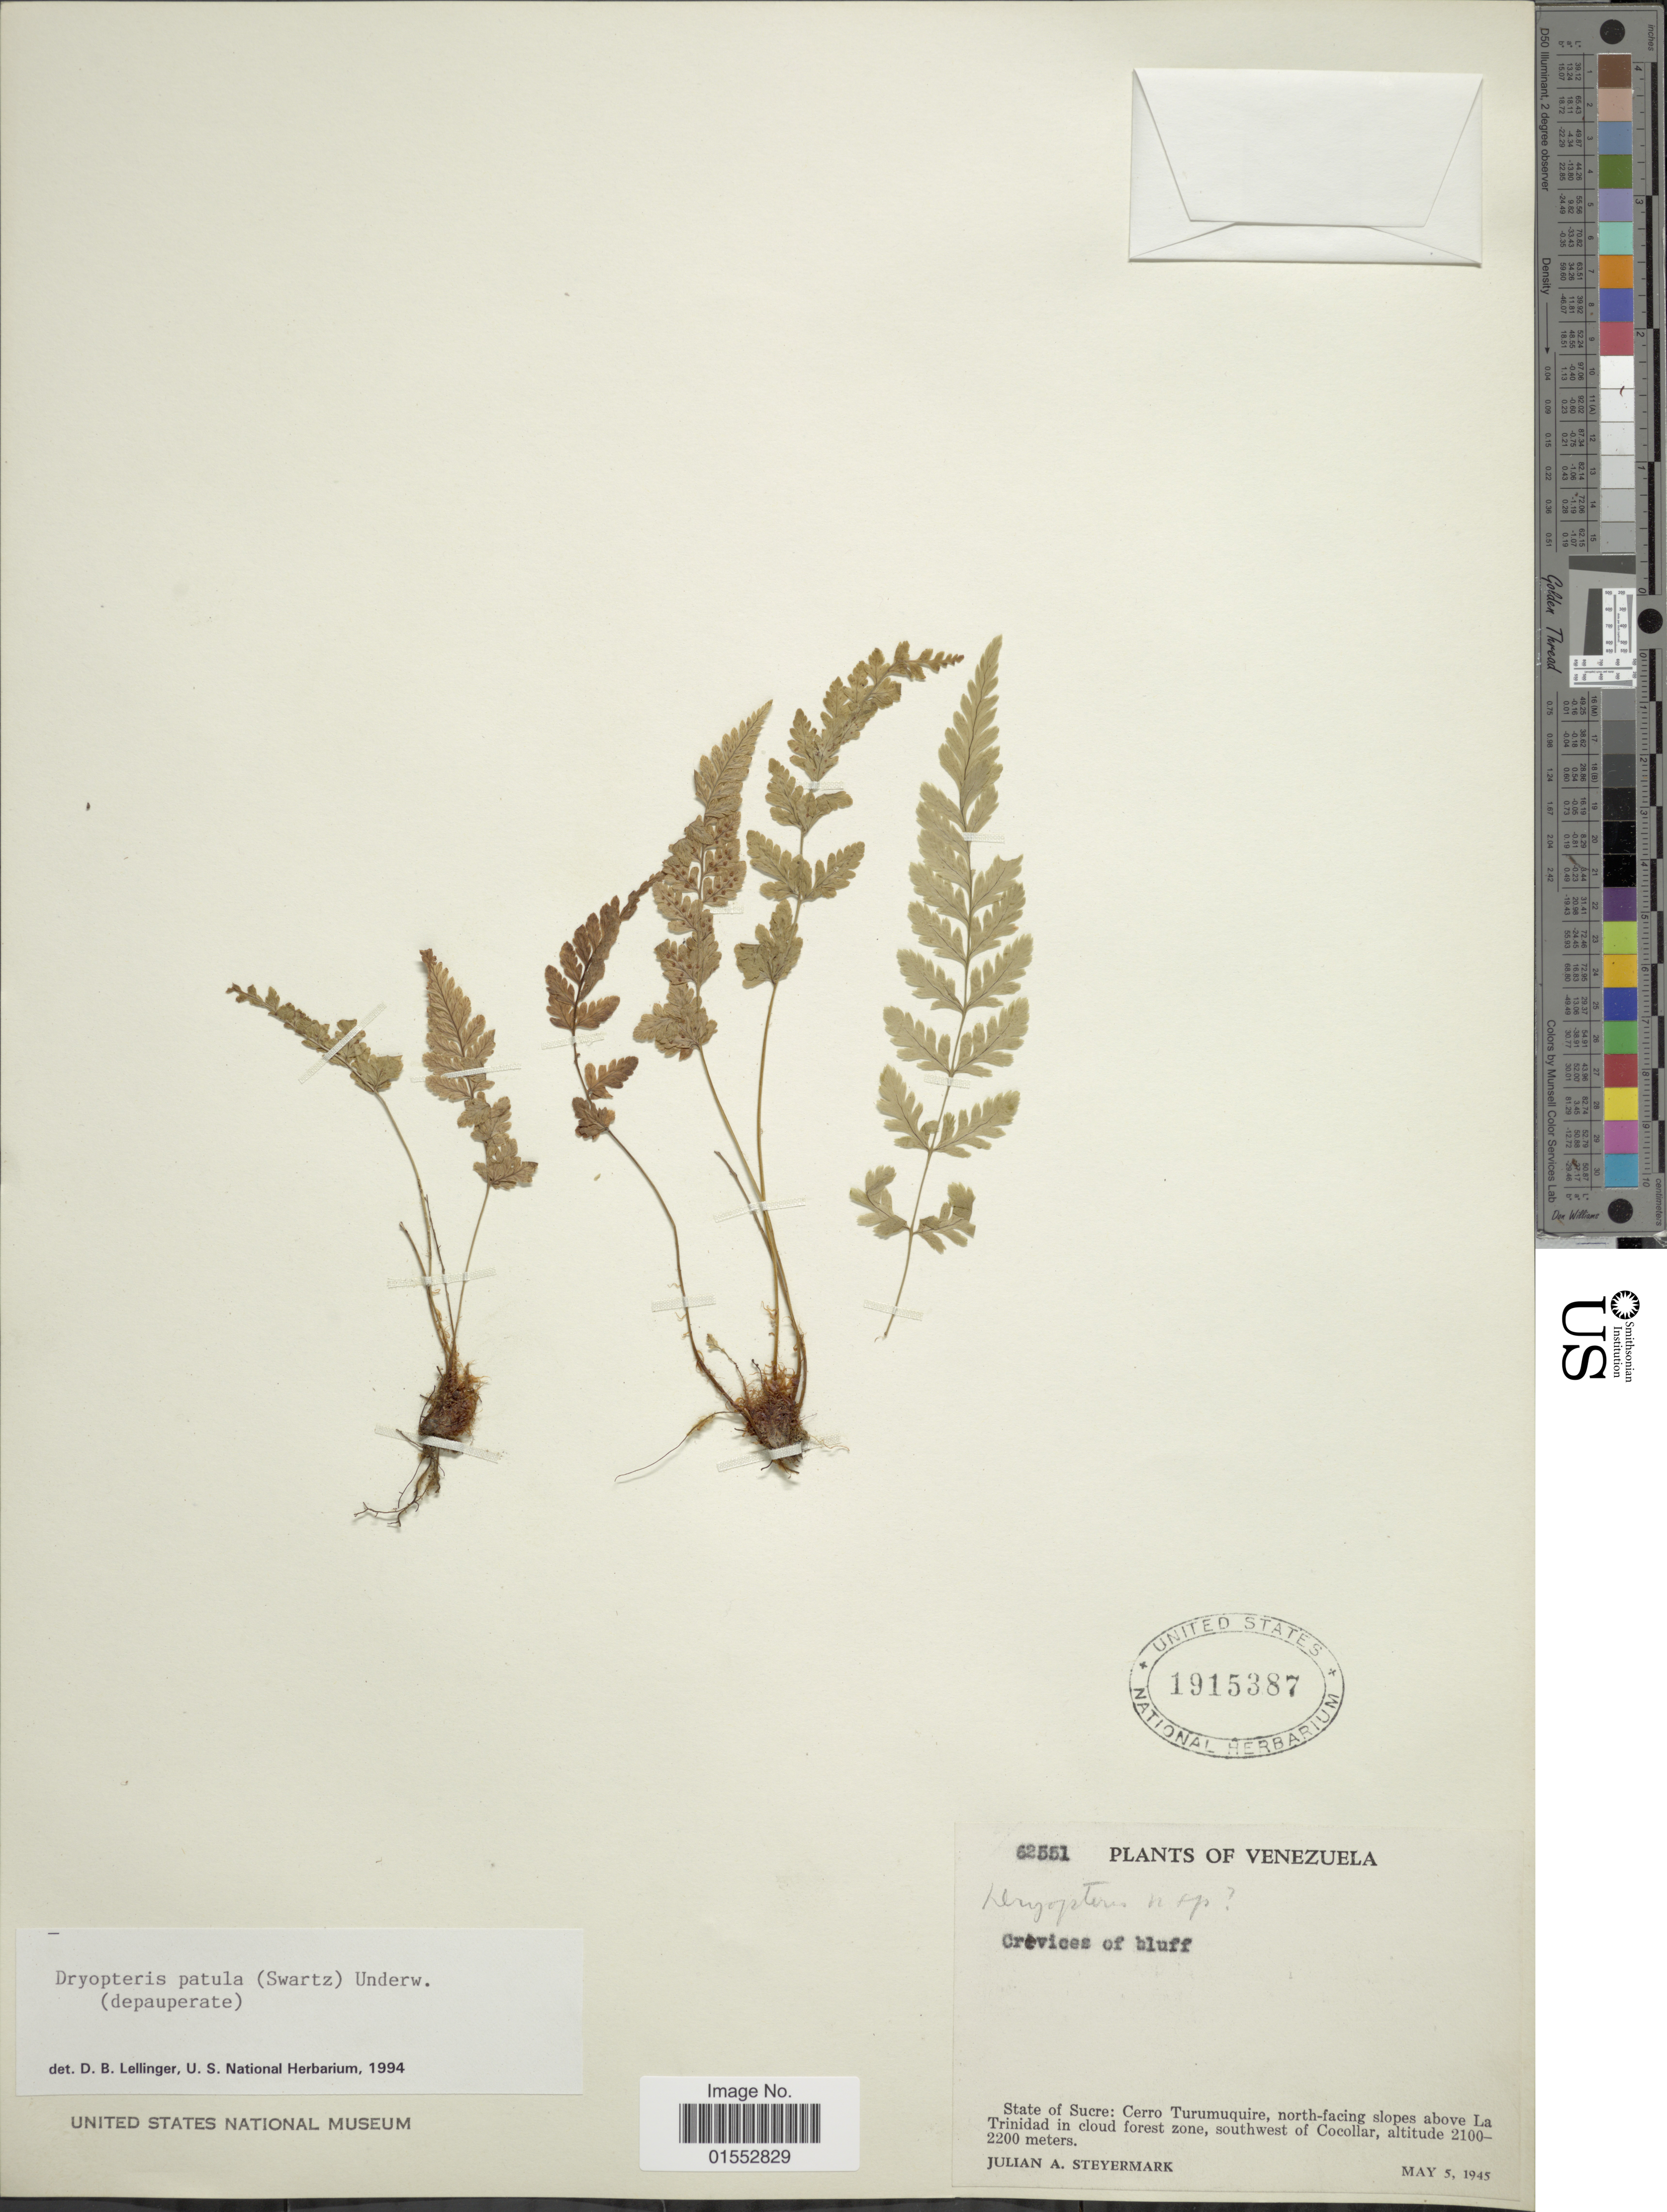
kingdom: Plantae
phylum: Tracheophyta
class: Polypodiopsida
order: Polypodiales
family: Dryopteridaceae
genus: Dryopteris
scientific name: Dryopteris patula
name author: (Sw.) Underw.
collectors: J. Steyermark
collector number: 62551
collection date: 1945-05-05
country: Venezuela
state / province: Sucre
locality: Cerro Turumuquire, north-facing slopes above La Trinidad in cloud forest zone, southwest of Cocollar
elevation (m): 2100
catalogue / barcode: US 1915387